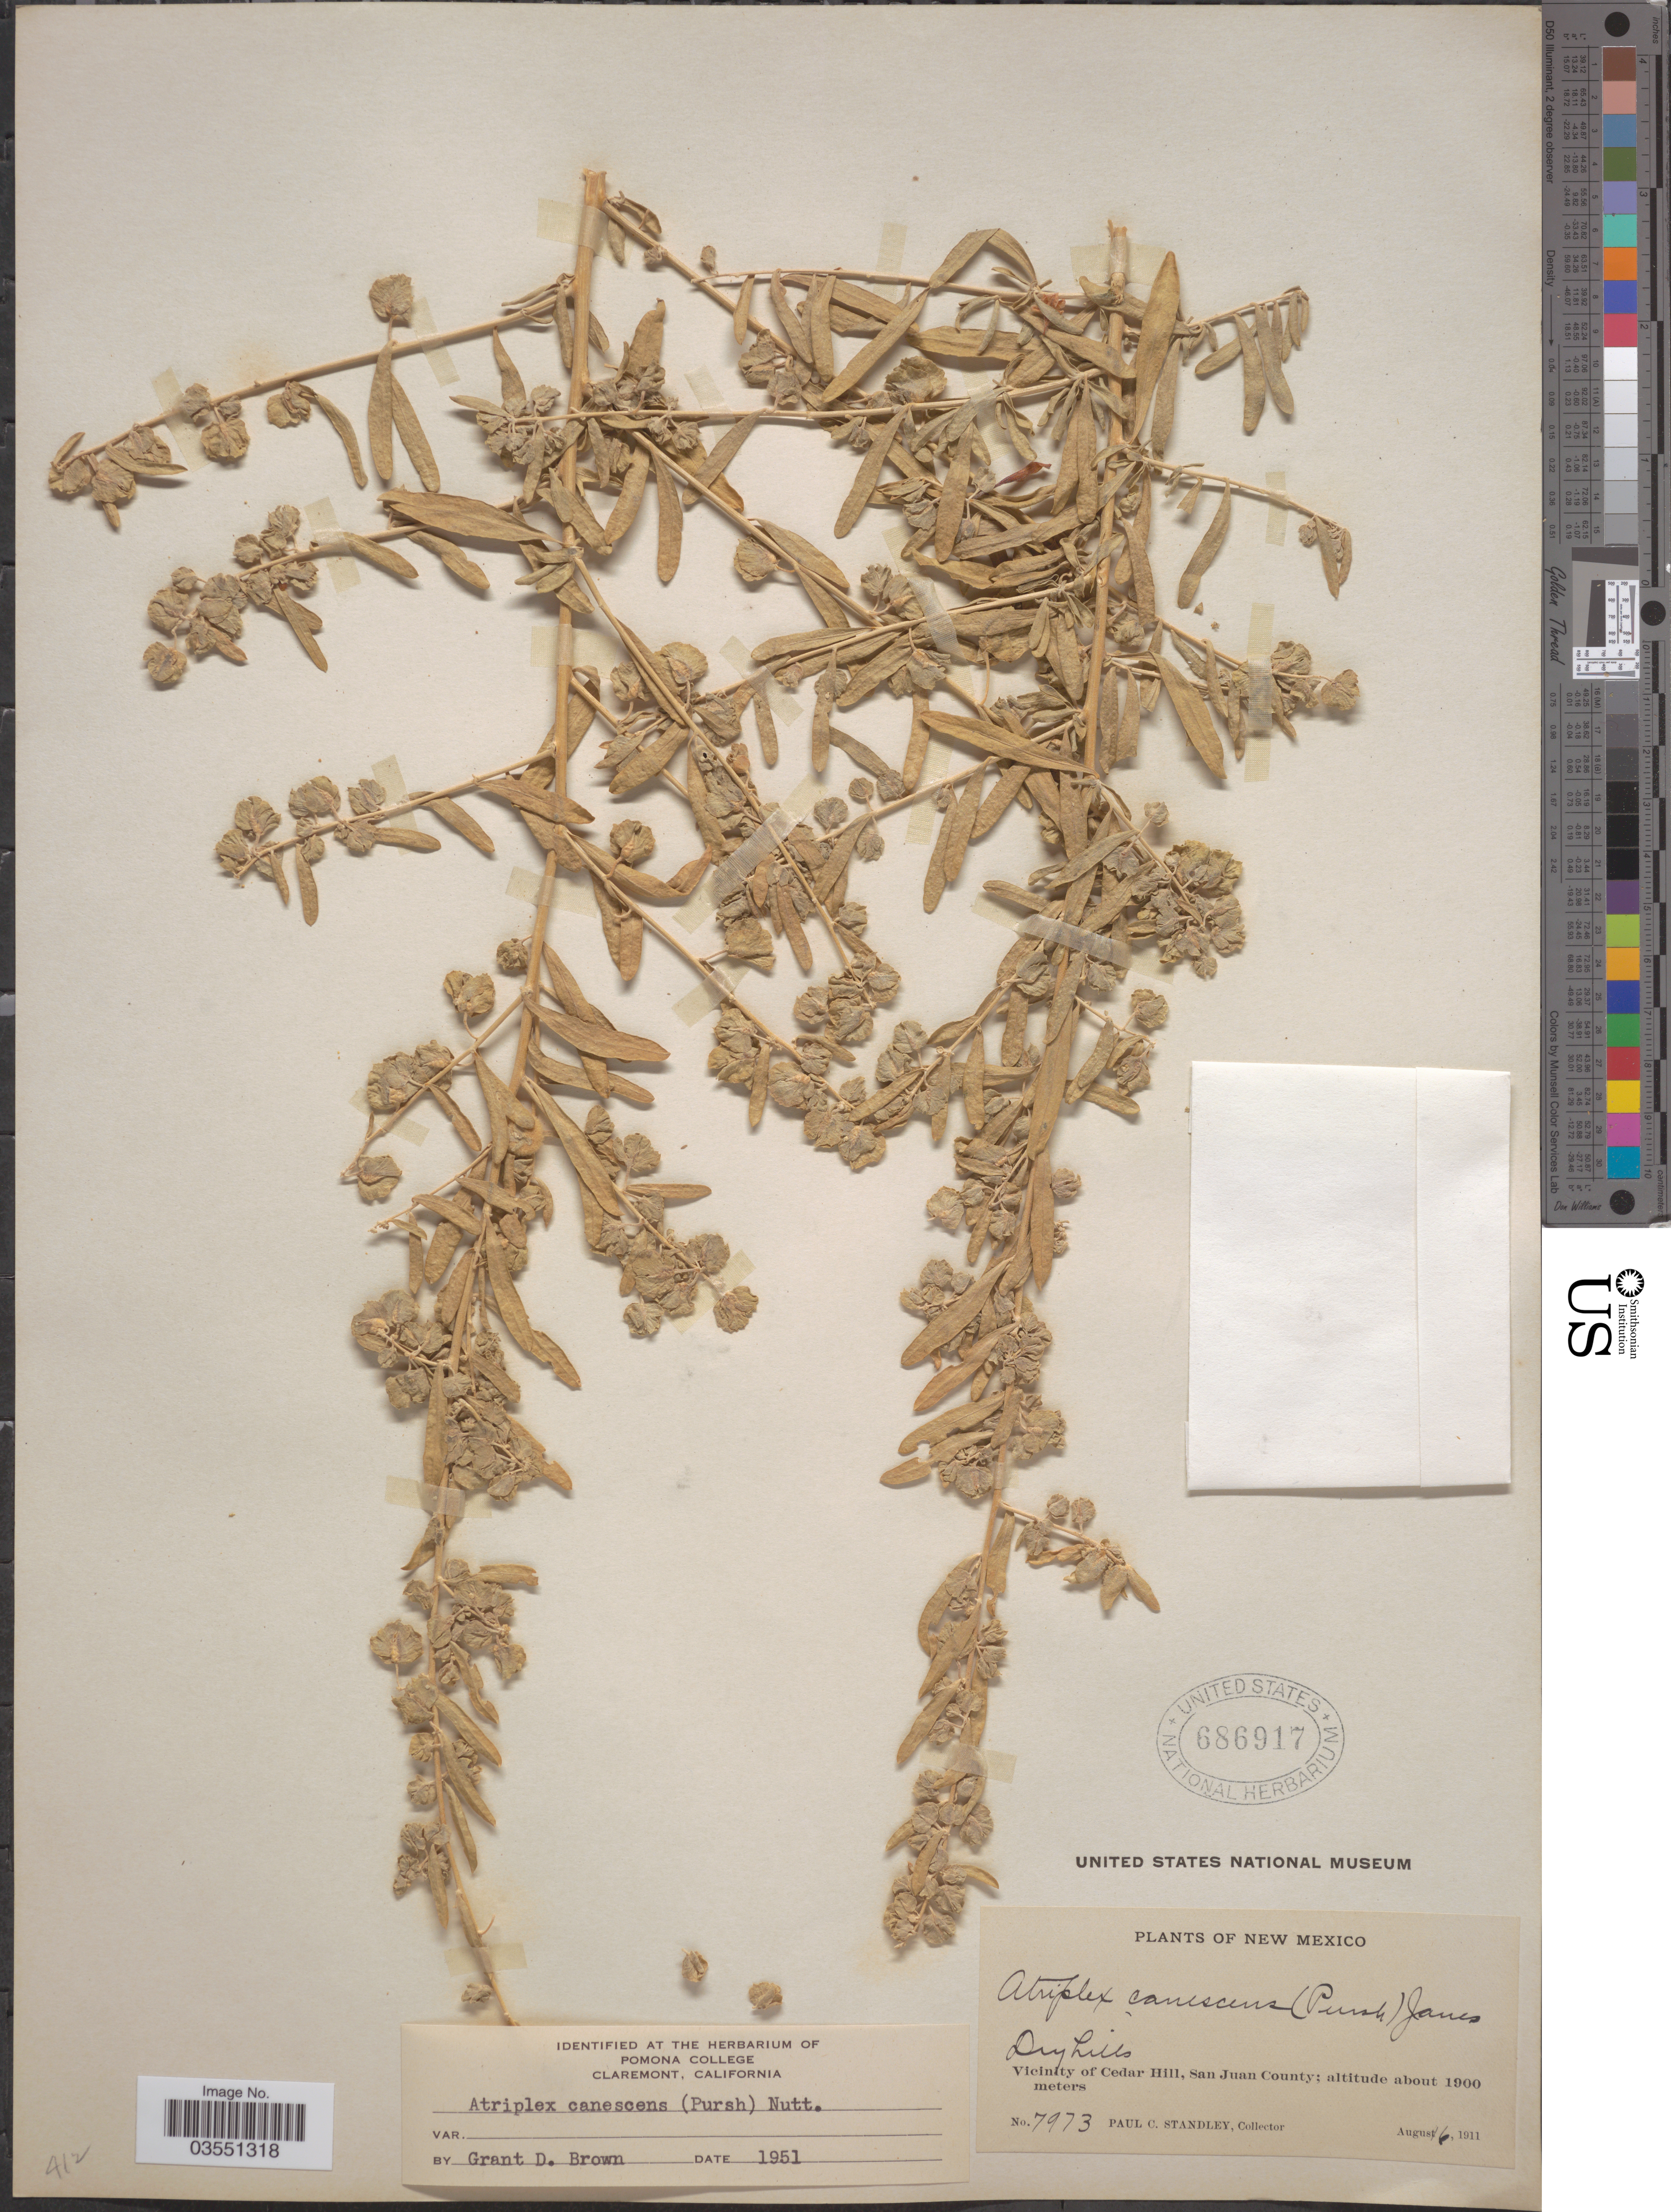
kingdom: Plantae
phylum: Tracheophyta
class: Magnoliopsida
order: Caryophyllales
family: Amaranthaceae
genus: Atriplex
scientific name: Atriplex canescens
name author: (Pursh) Nutt.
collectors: P. C. Standley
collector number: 7973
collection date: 1911-08-16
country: United States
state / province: New Mexico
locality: Vicinity of Cedar Hill, San Juan County.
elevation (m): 1900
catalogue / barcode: US 686917